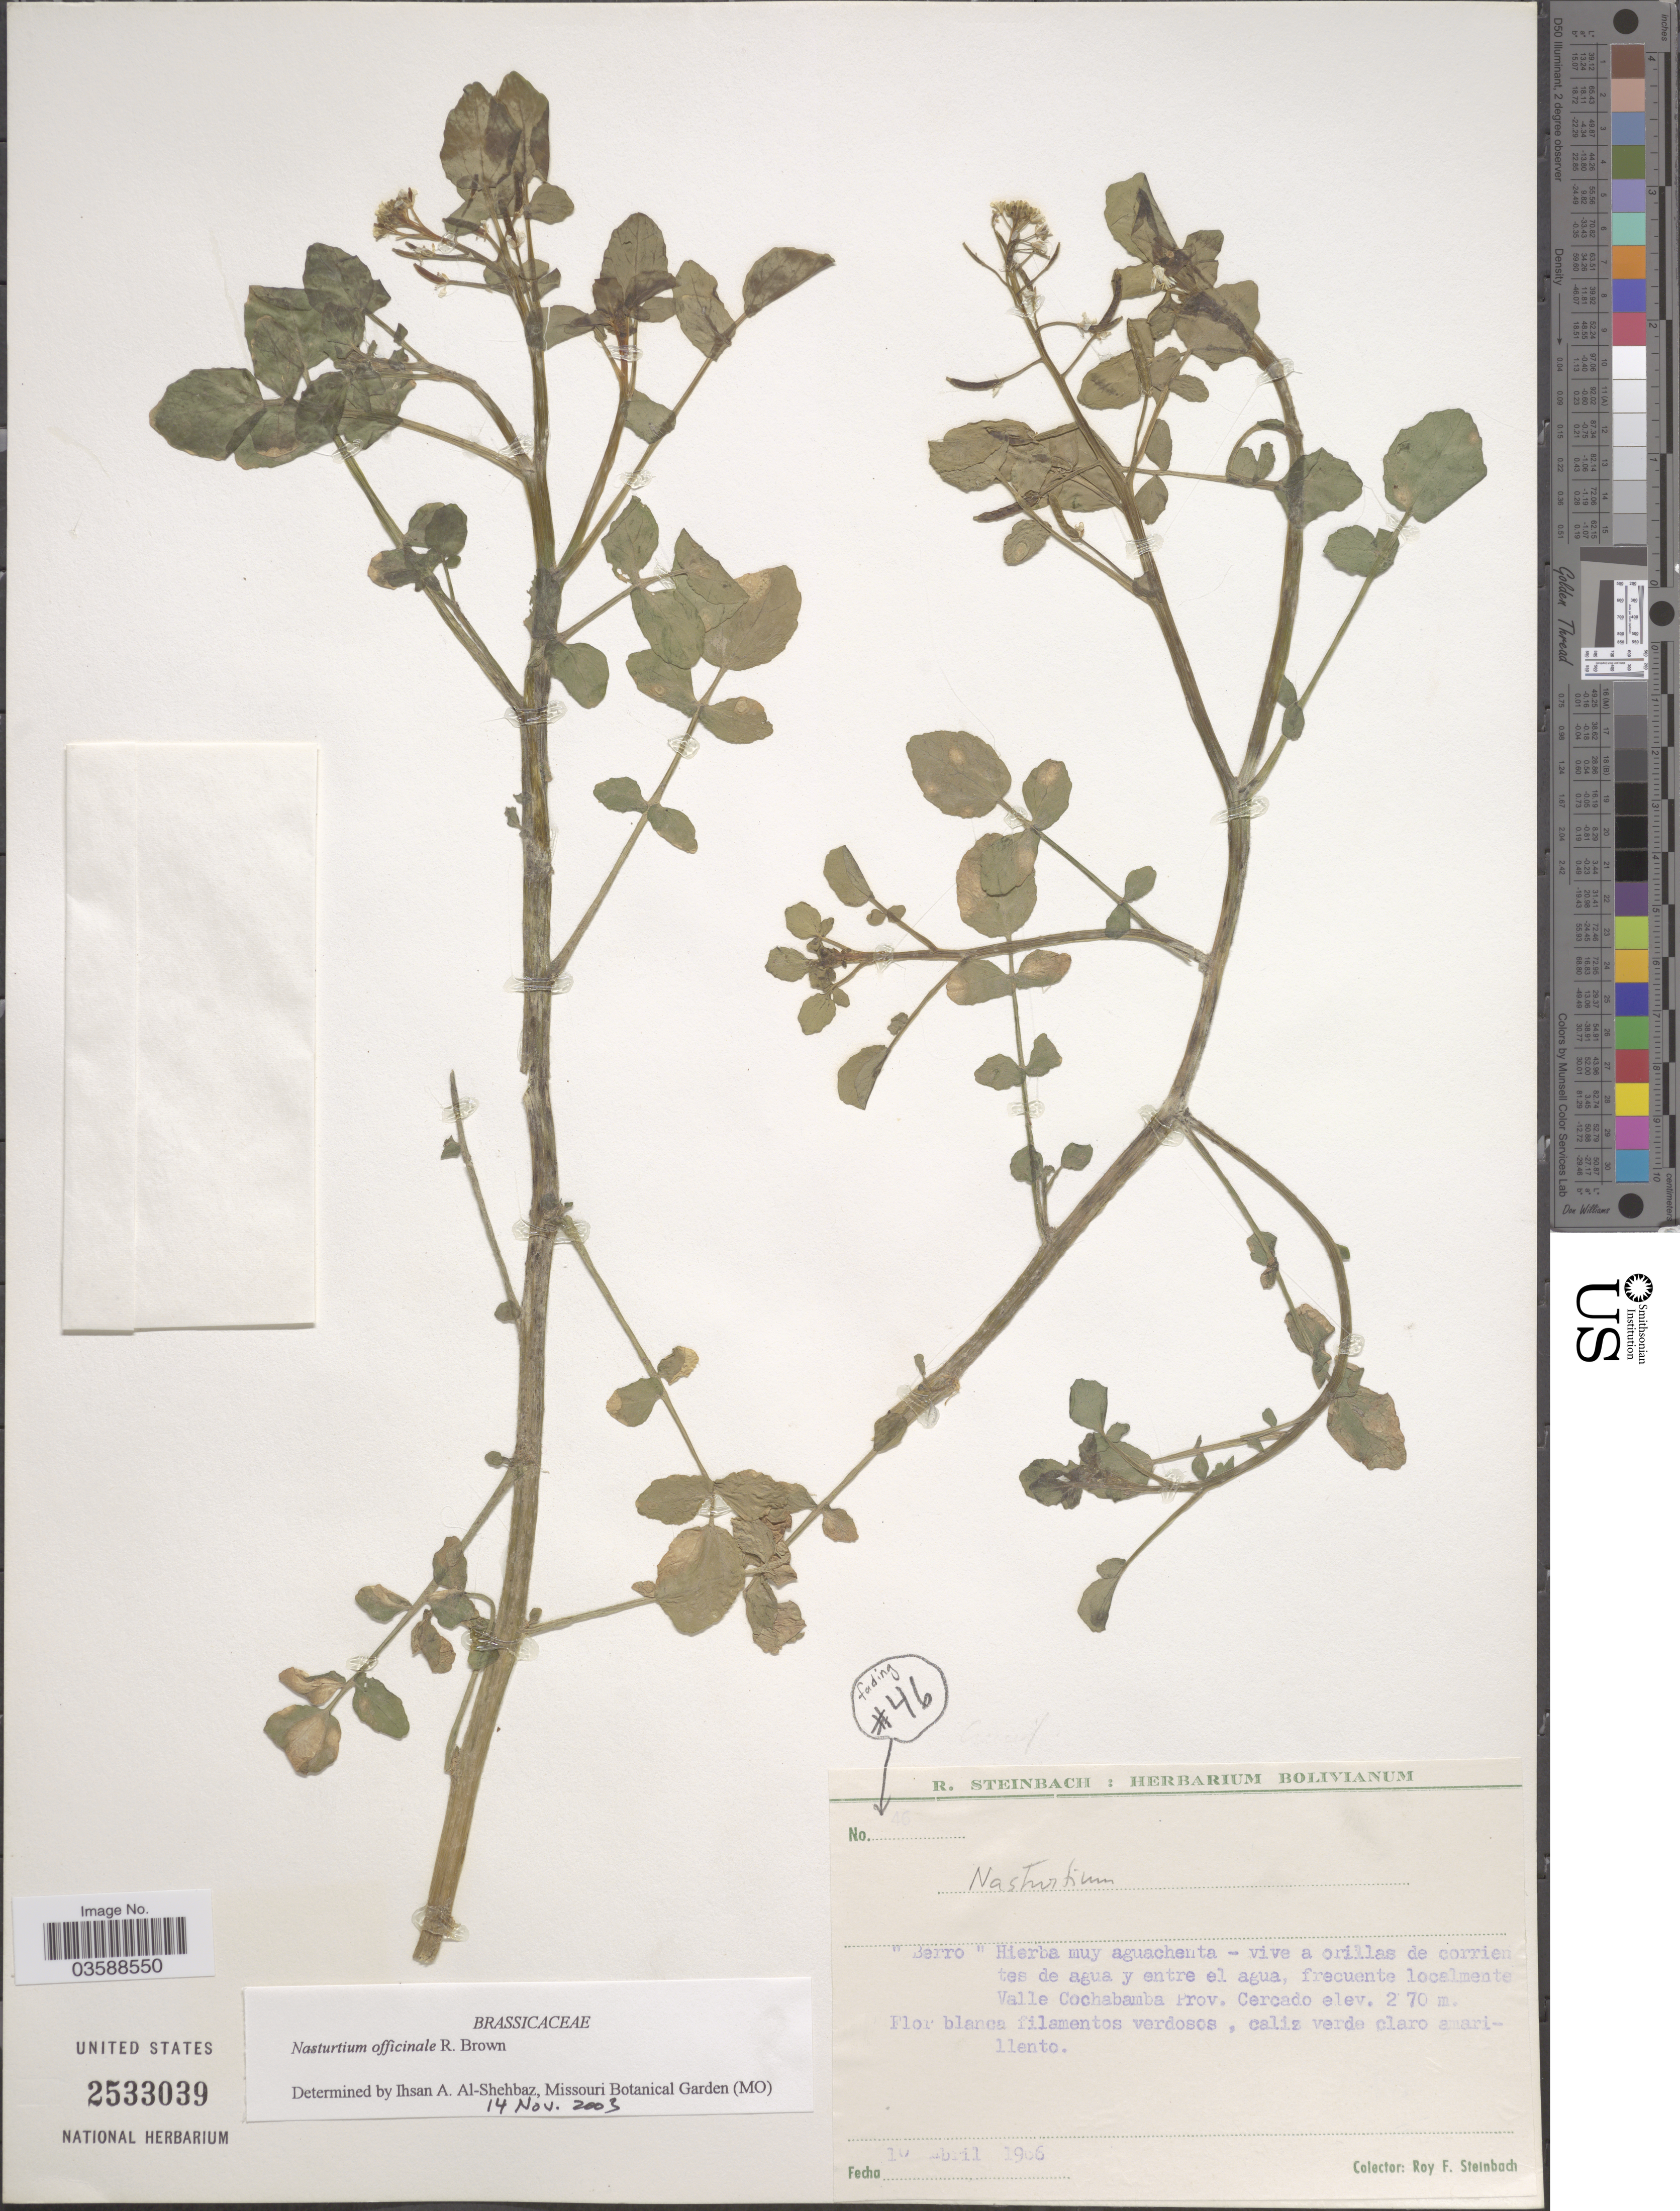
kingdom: Plantae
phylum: Tracheophyta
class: Magnoliopsida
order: Brassicales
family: Brassicaceae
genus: Nasturtium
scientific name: Nasturtium officinale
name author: R. Br.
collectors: R. F. Steinbach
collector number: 46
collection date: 1966-04-10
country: Bolivia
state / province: Cochabamba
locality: Valle Cochabamba Prov. Cercado.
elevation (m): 270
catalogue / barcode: US 2533039